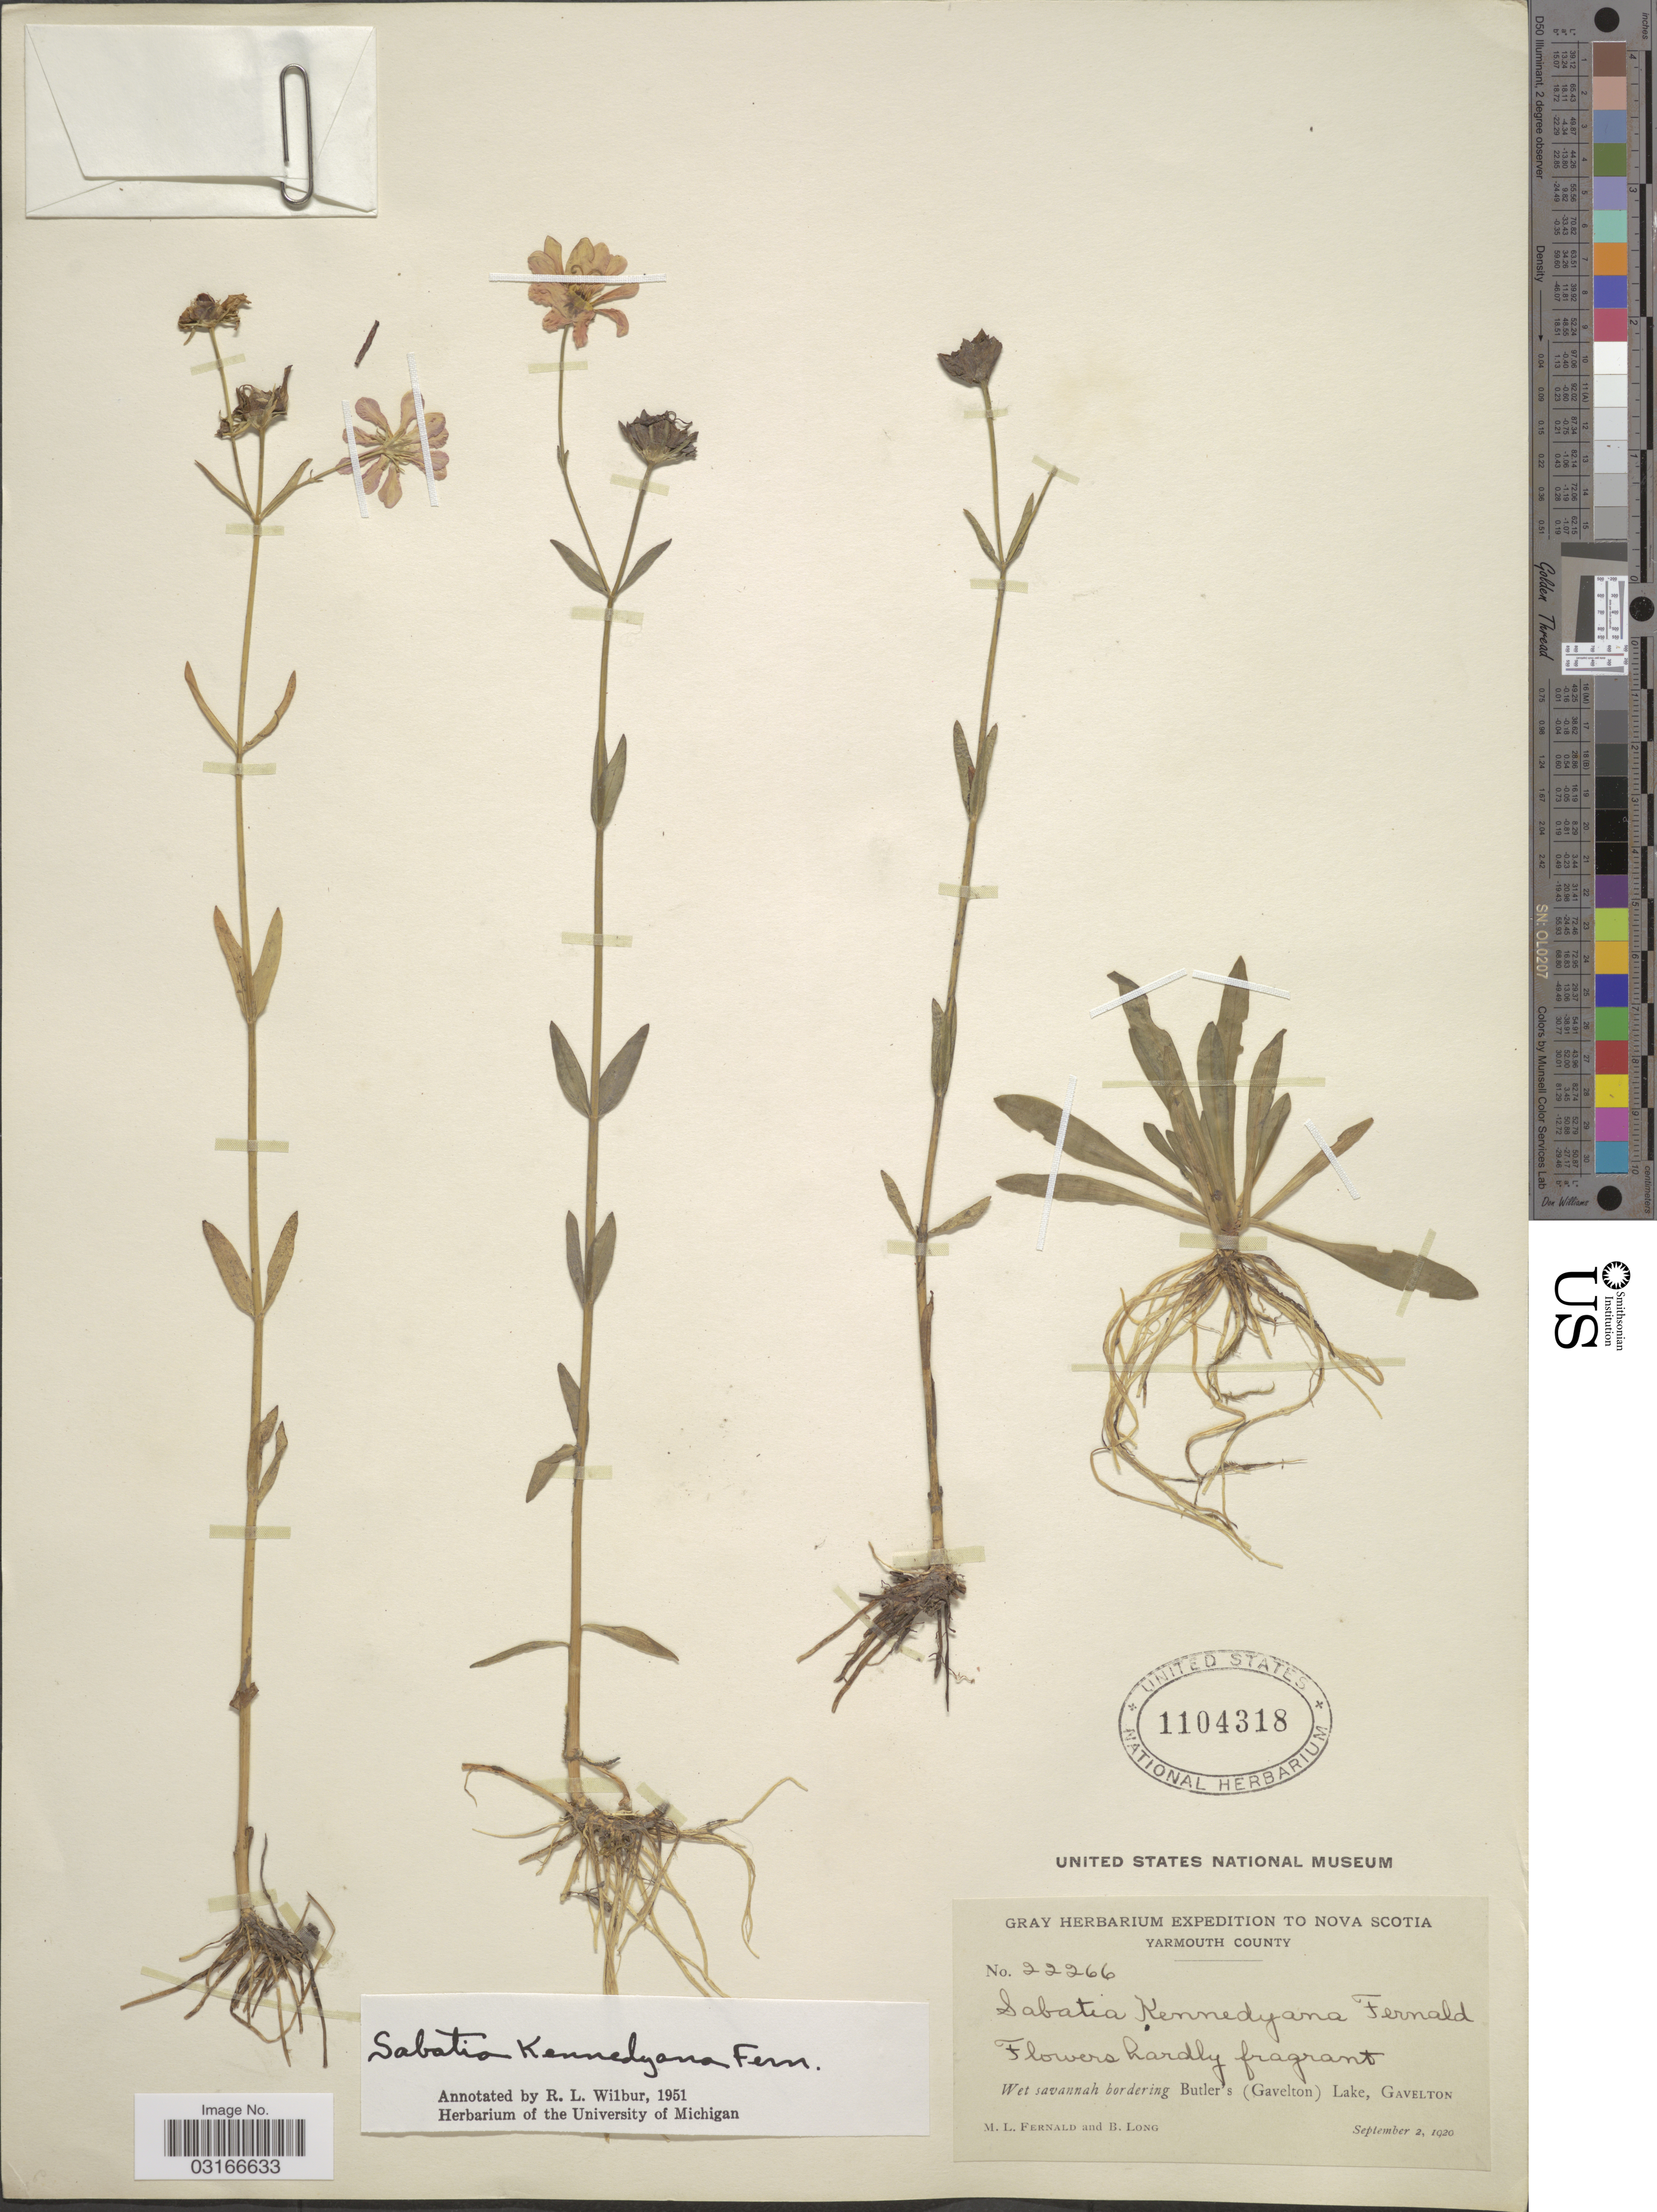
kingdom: Plantae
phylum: Tracheophyta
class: Magnoliopsida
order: Gentianales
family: Gentianaceae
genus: Sabatia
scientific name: Sabatia kennedyana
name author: Fernald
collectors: M. L. Fernald & B. Long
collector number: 22266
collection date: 1920-09-02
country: Canada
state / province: Nova Scotia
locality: Yarmouth County, Wet savannah bordering Butler's (Gavelton) Lake, Gavelton.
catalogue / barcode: US 1104318